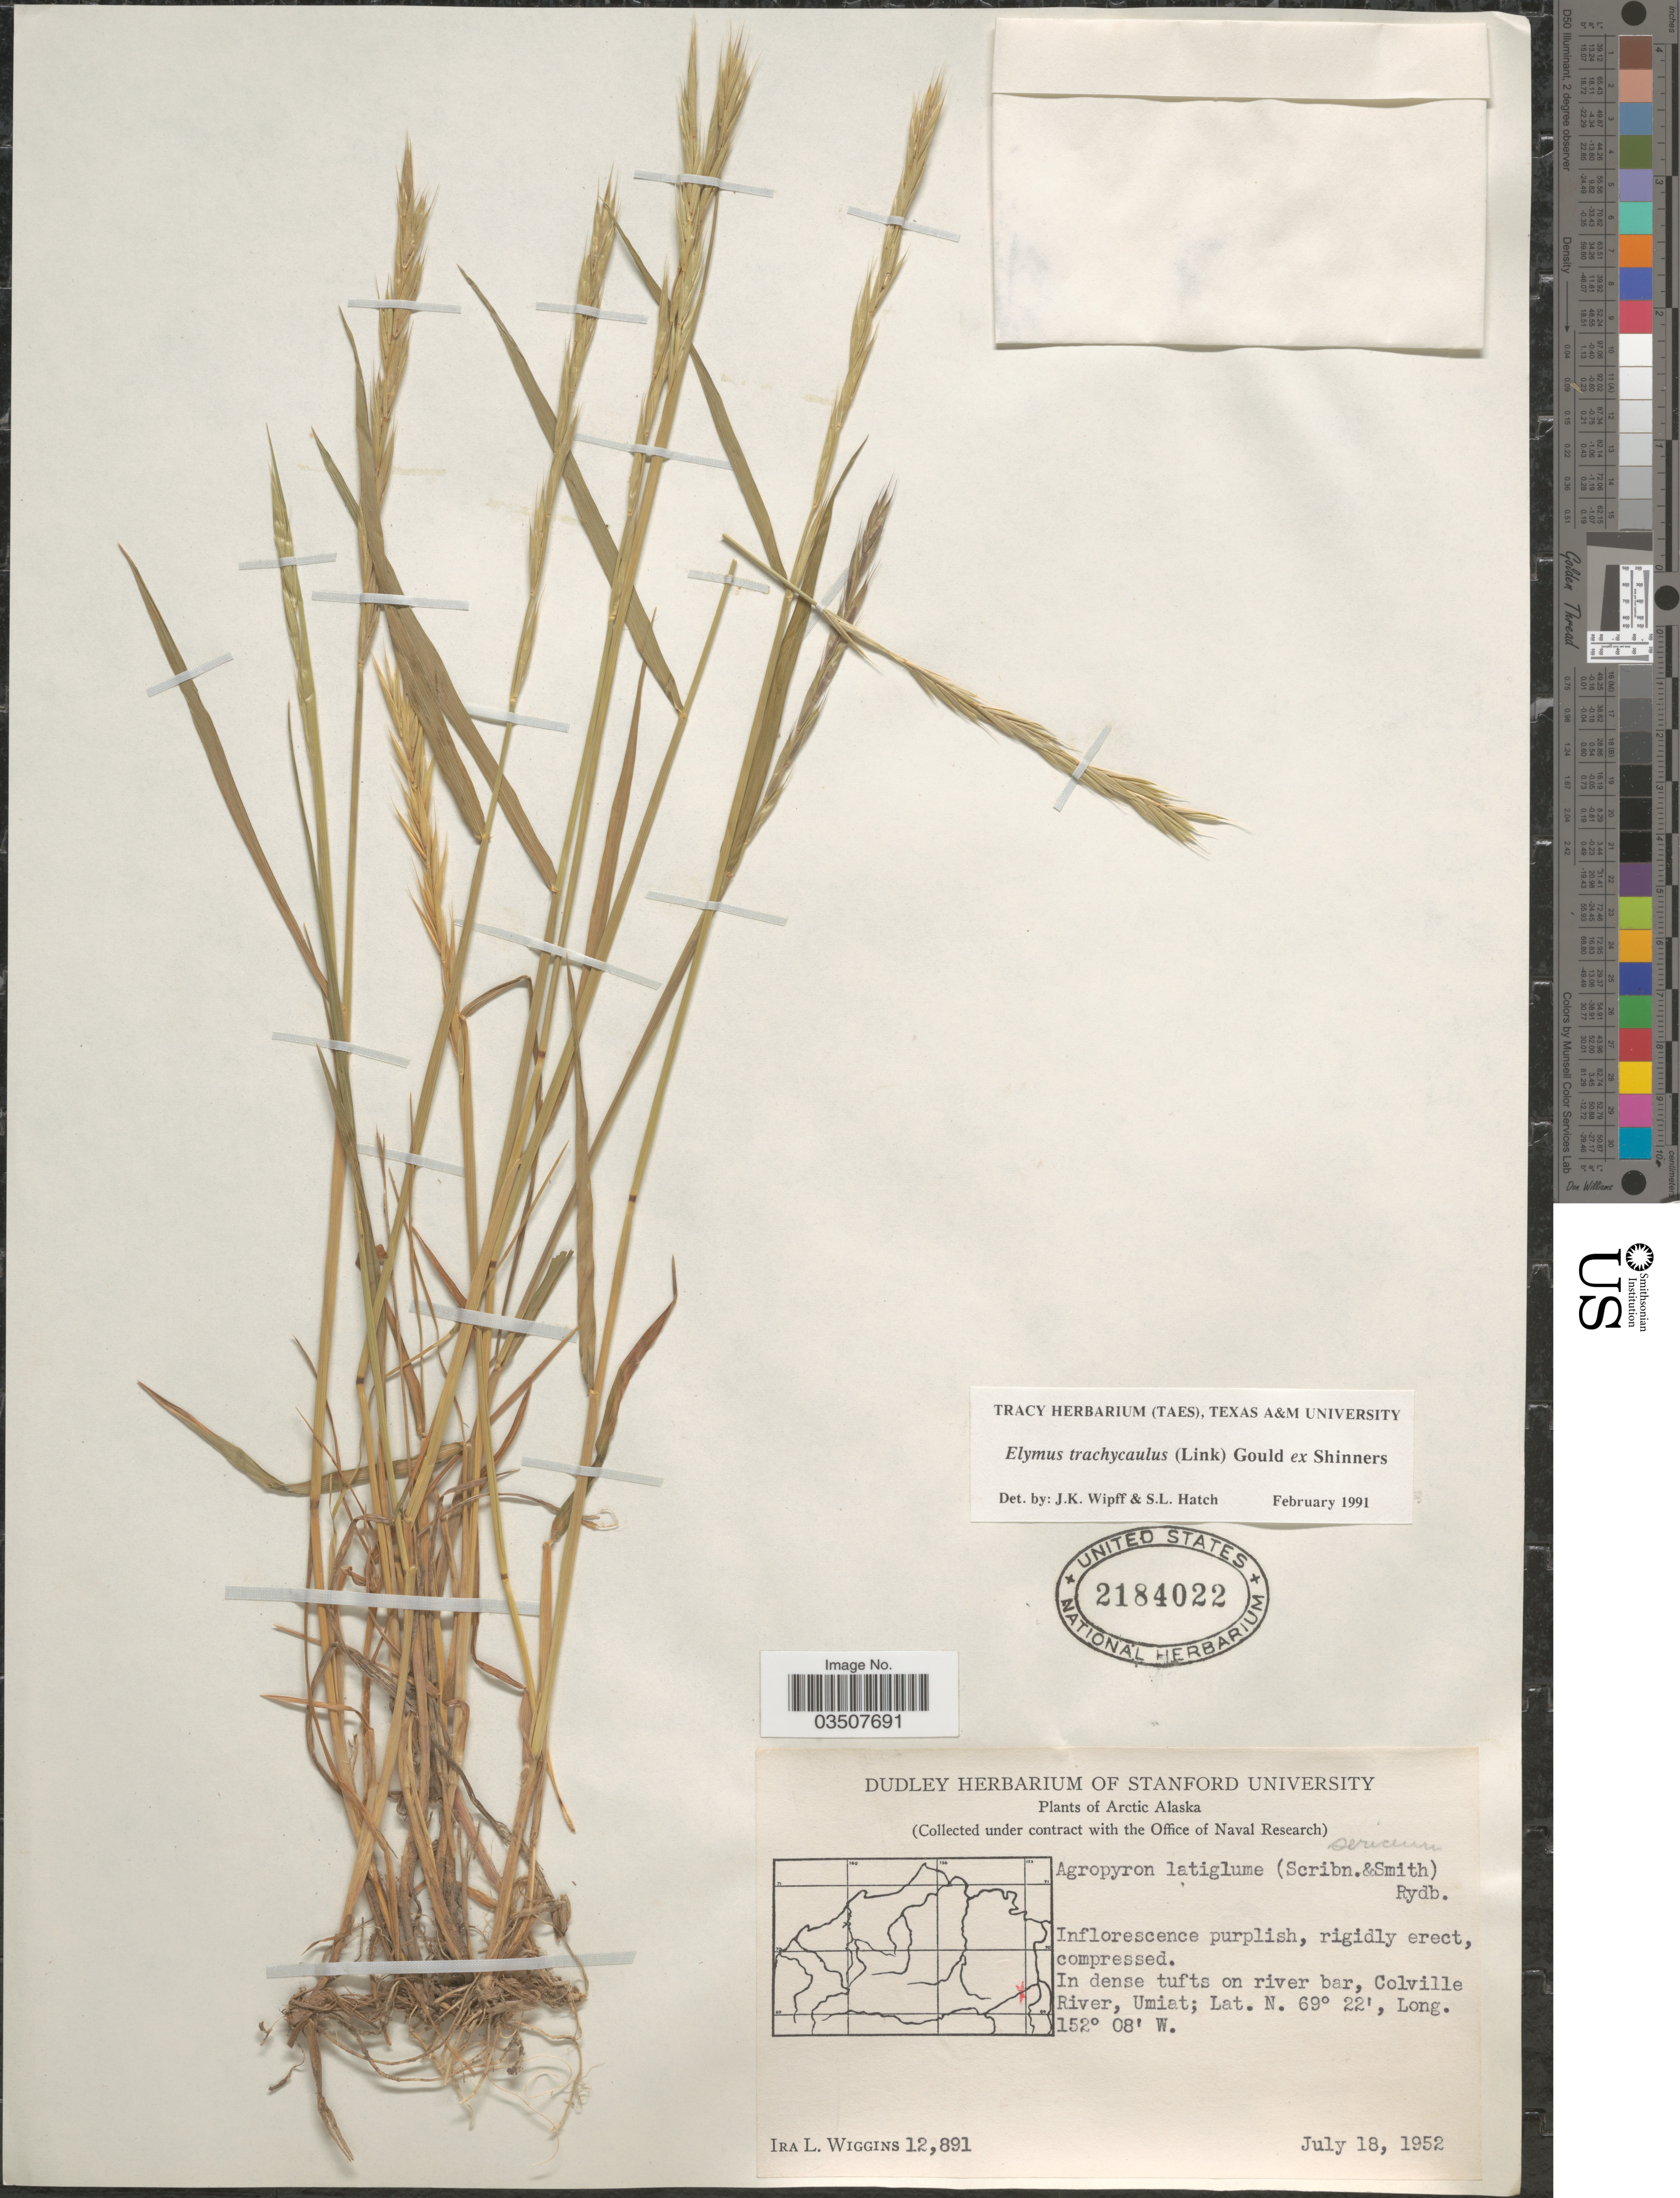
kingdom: Plantae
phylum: Tracheophyta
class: Liliopsida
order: Poales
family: Poaceae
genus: Elymus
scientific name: Elymus trachycaulus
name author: (Link) Gould ex Shinners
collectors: I. L. Wiggins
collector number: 12891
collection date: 1952-07-18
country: United States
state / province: Alaska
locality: Arctic Alaska. In dense tufts on river bar, Colville River, Umiat.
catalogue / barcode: US 2184022